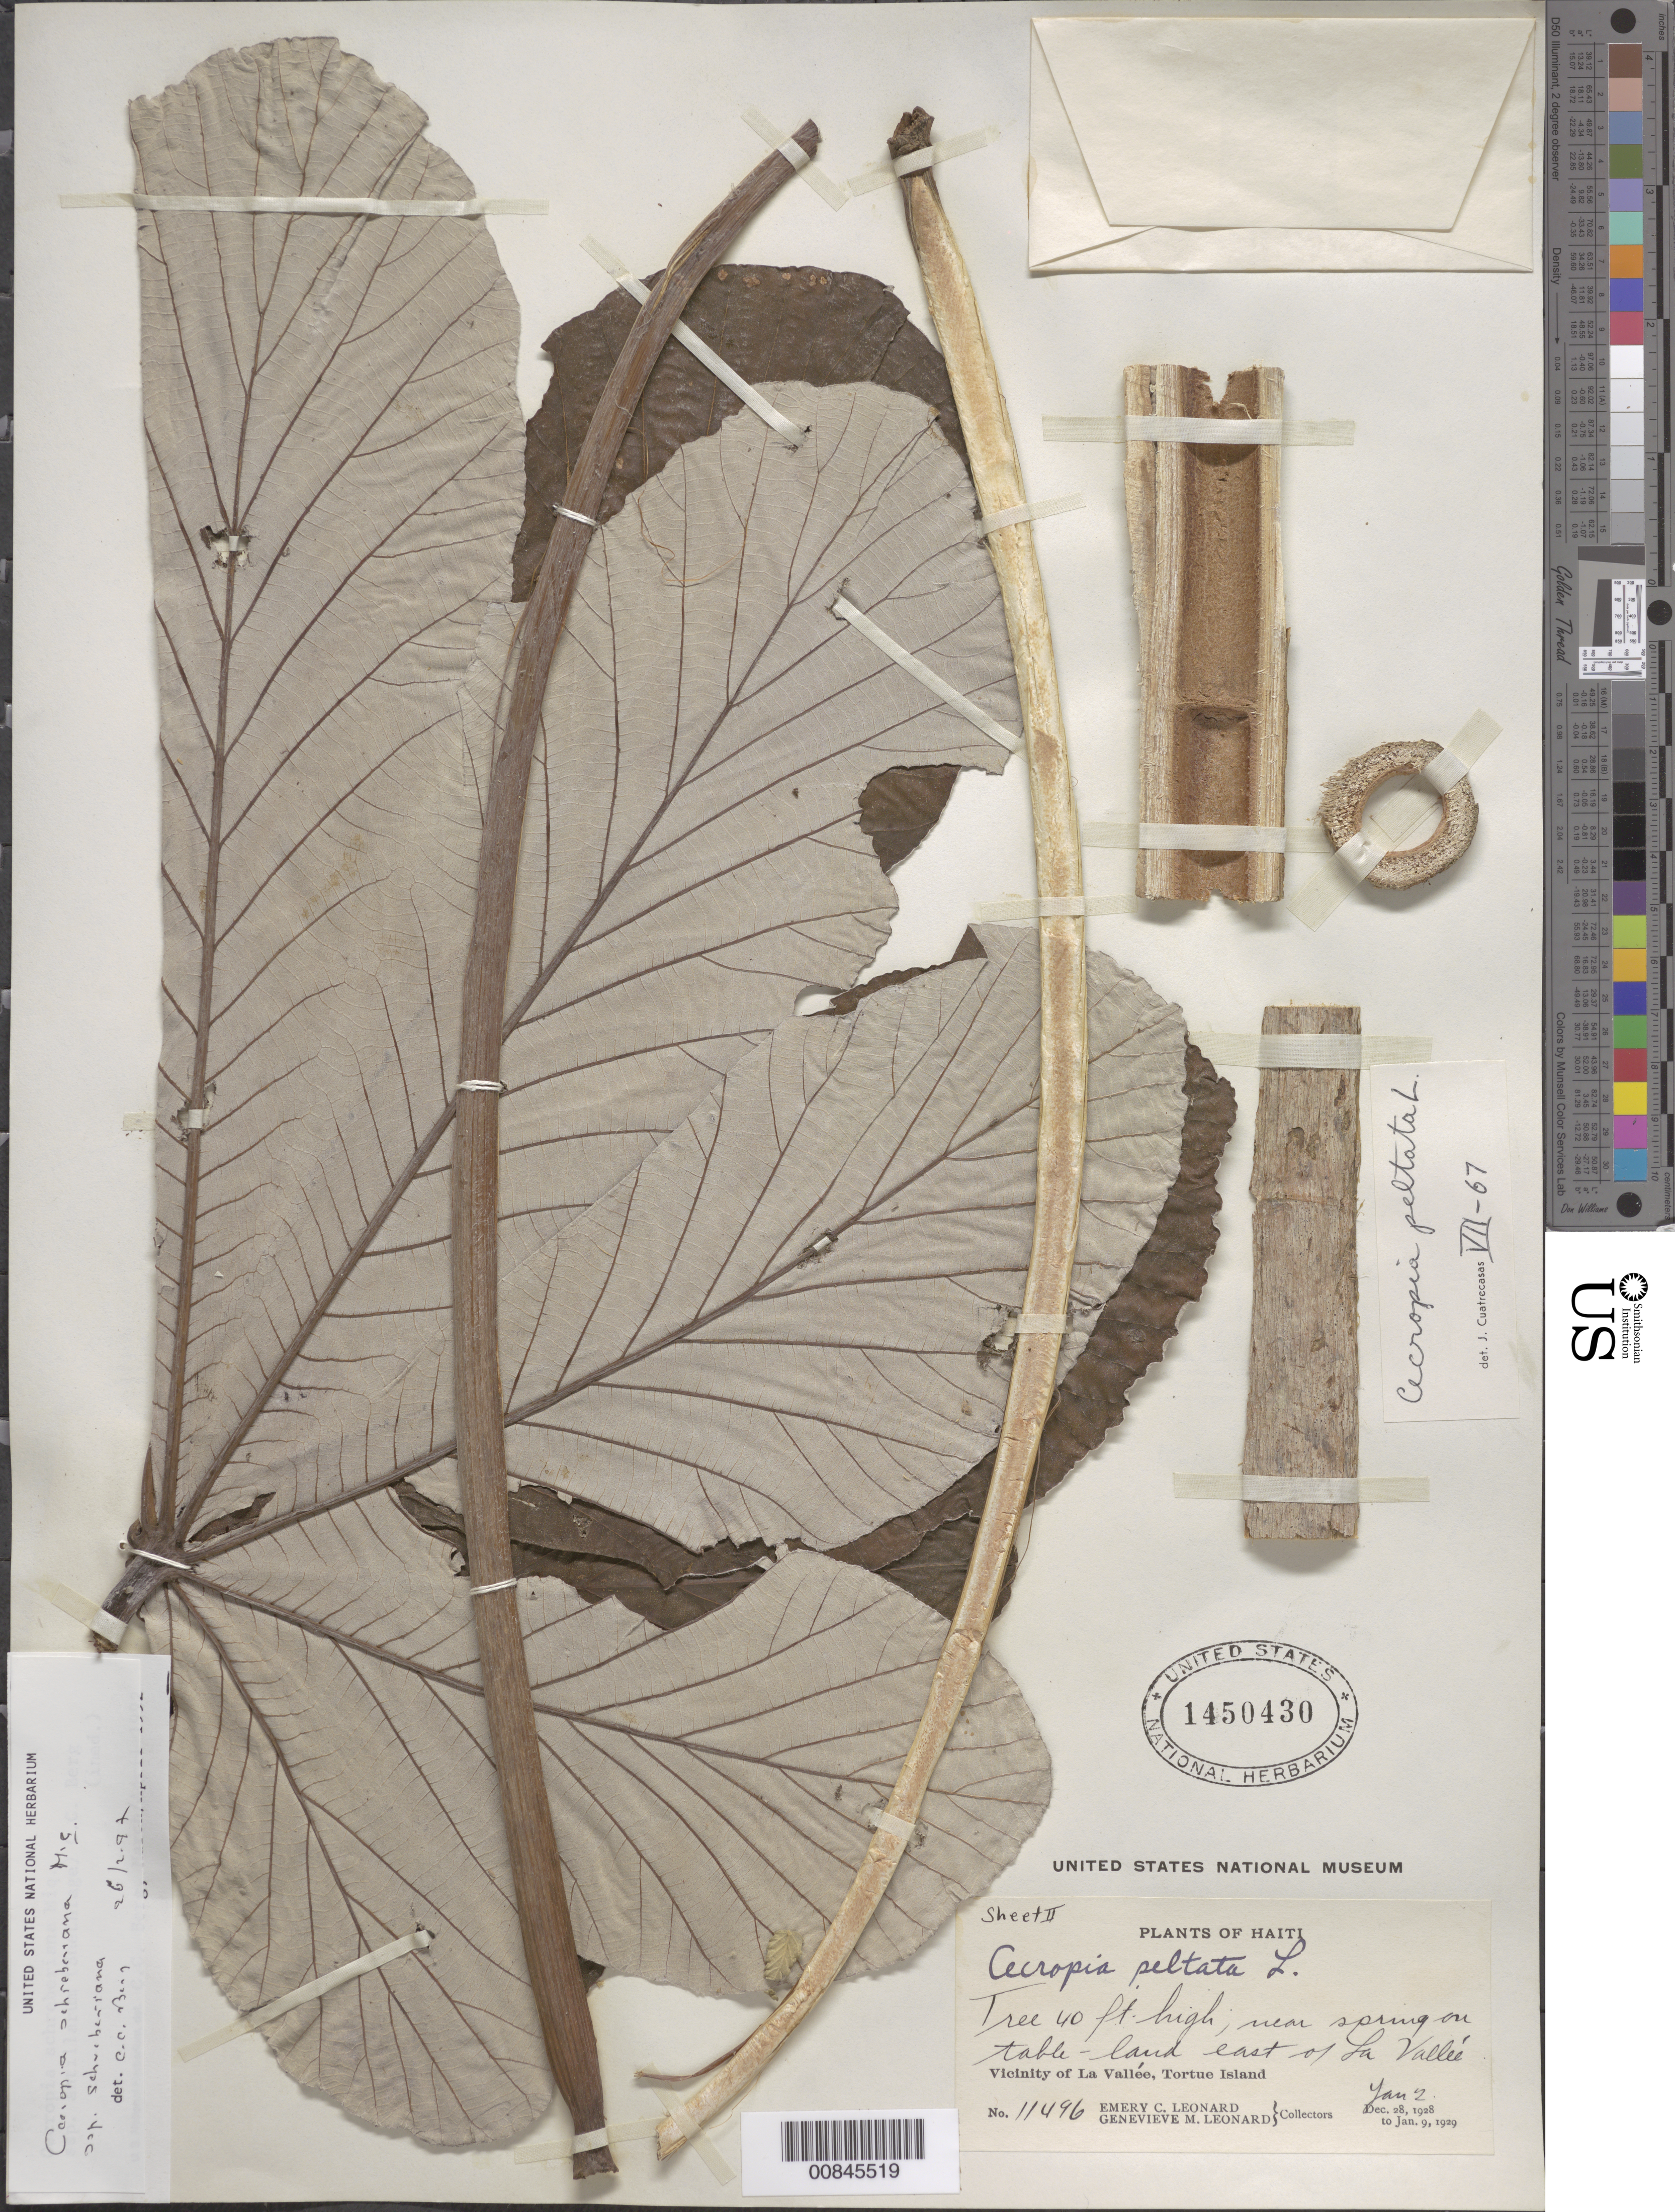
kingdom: Plantae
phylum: Tracheophyta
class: Magnoliopsida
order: Rosales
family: Urticaceae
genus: Cecropia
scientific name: Cecropia schreberiana subsp. schreberiana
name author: Miq.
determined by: Berg, C. C.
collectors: E. C. Leonard & G. M. Leonard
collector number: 11496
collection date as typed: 02 Jan 1929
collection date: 1929-01-02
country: Haiti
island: Île de Tortue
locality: On tableland east of La Vallée.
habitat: Near spring on tableland.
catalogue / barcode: US 1450430